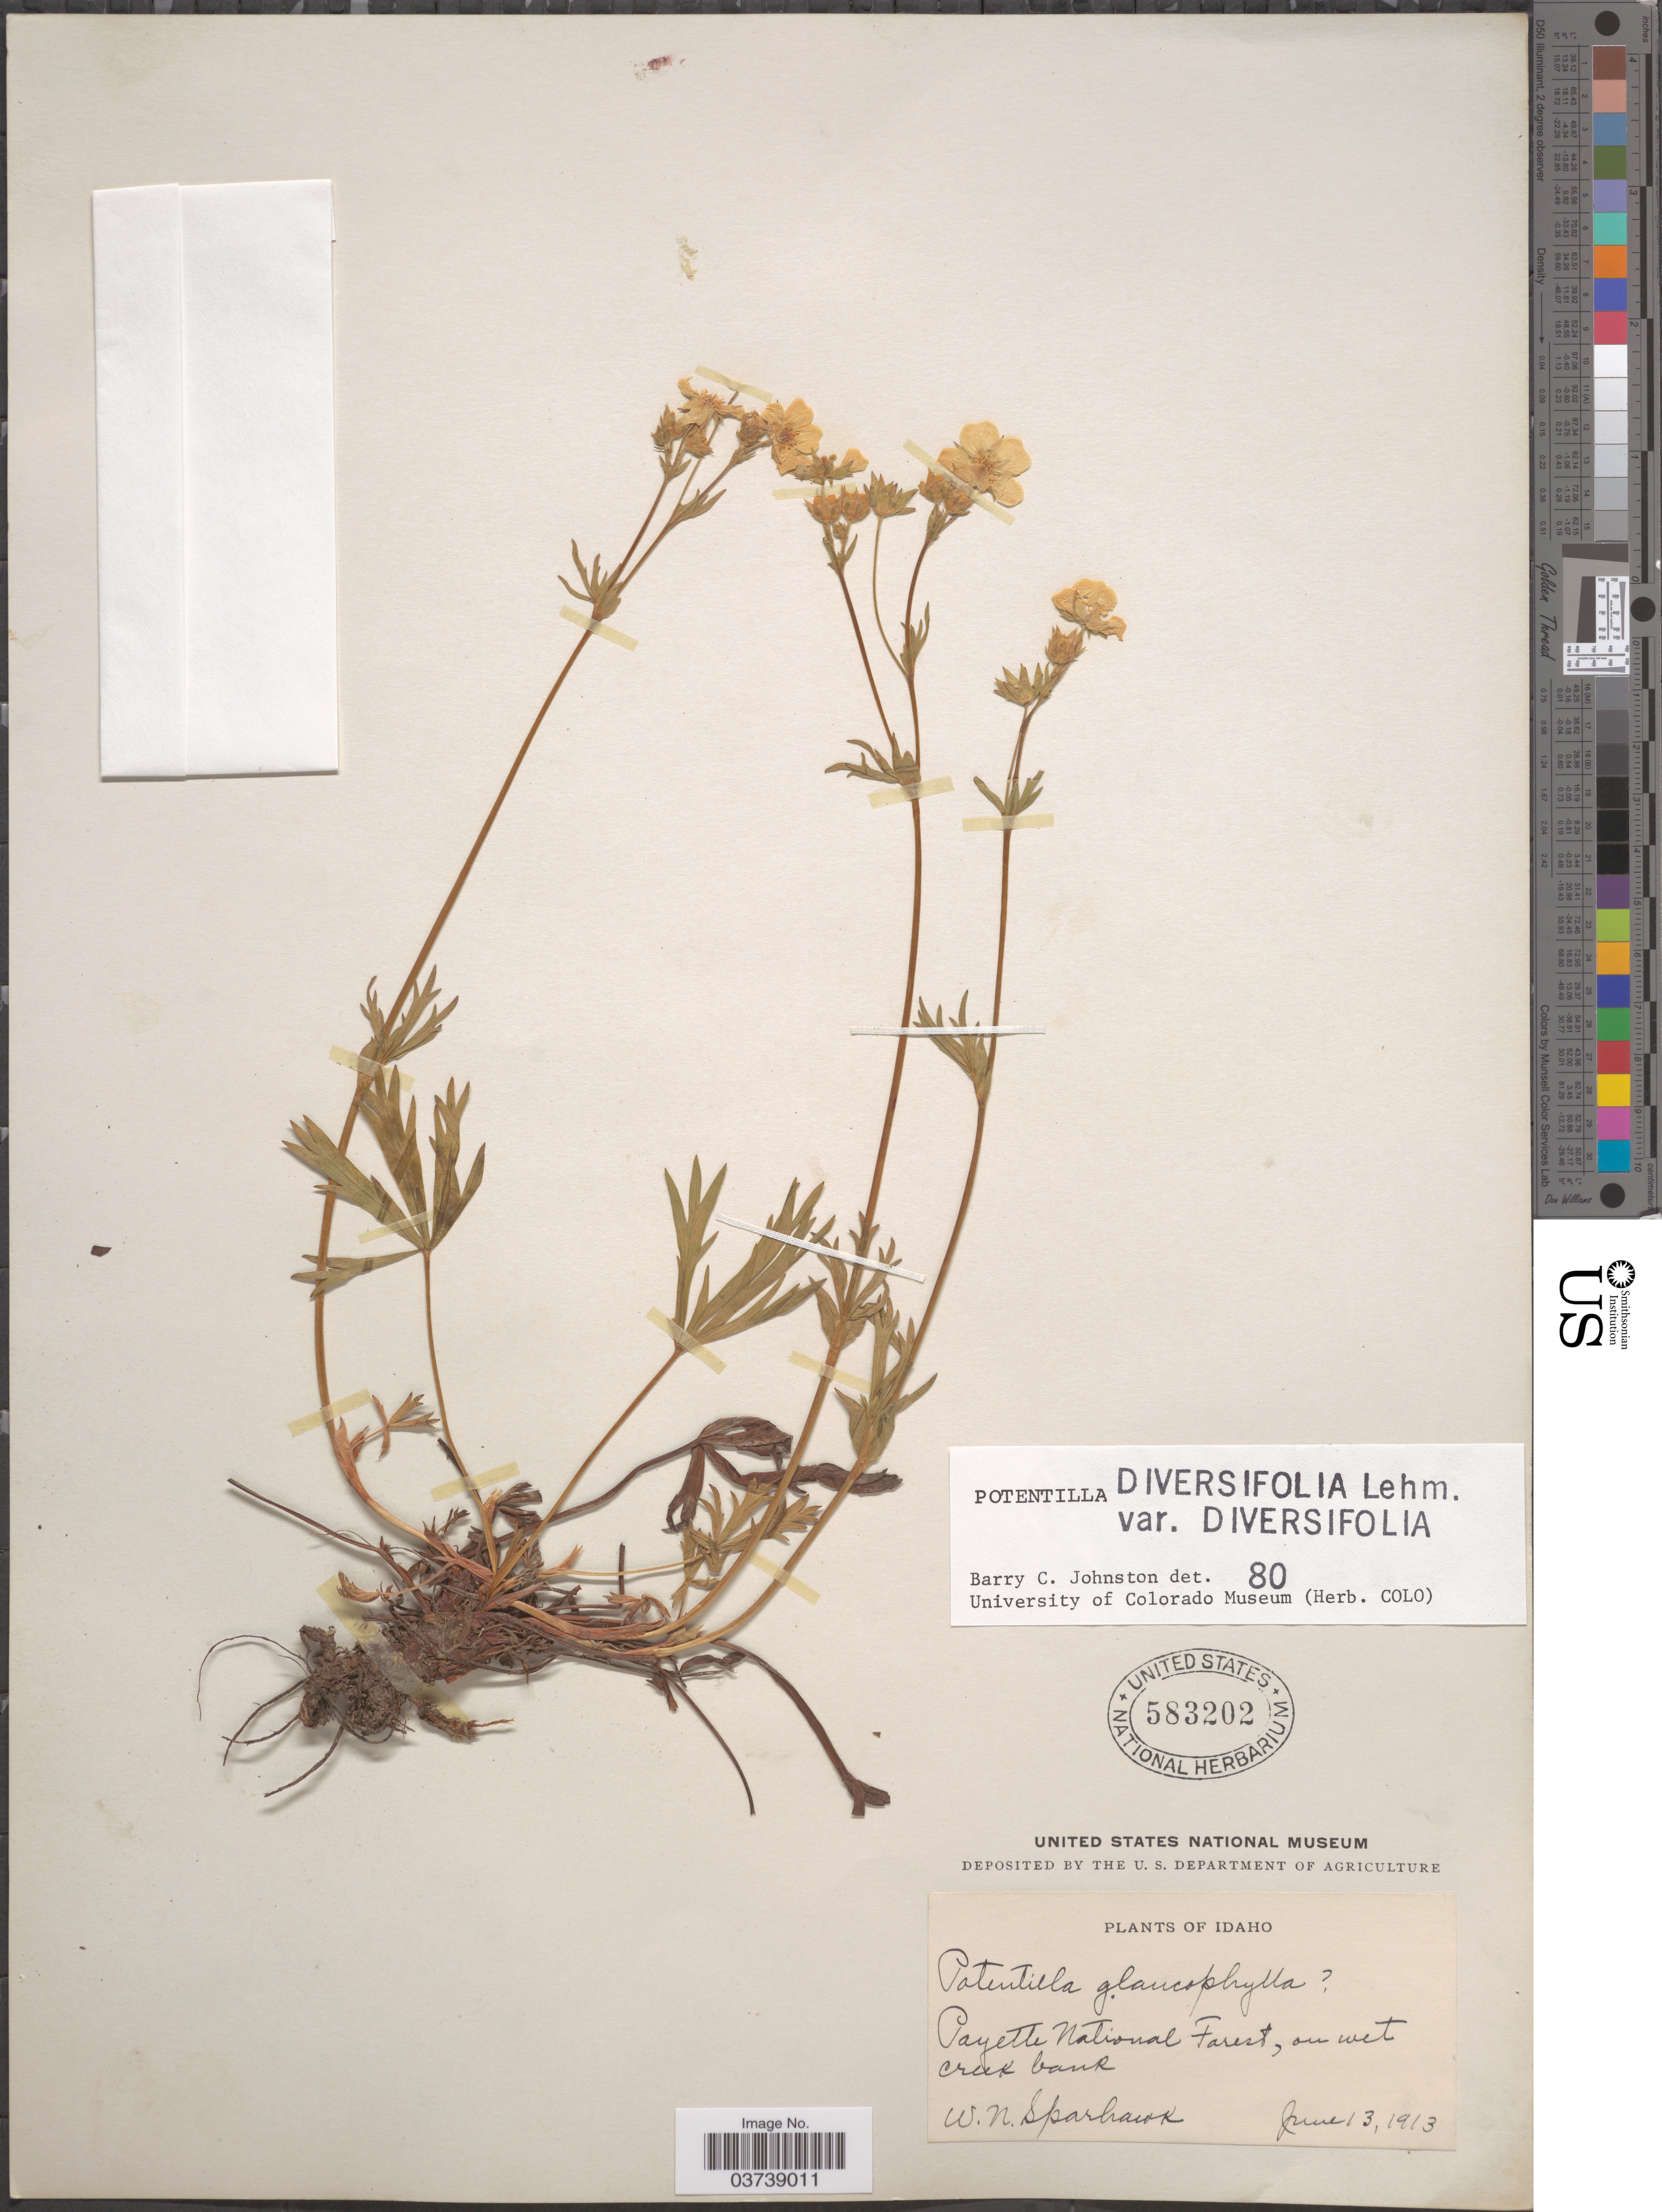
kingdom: Plantae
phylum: Tracheophyta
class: Magnoliopsida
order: Rosales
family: Rosaceae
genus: Potentilla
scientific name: Potentilla diversifolia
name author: Lehm.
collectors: W. Sparhawk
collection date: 1913-06-13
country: United States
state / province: Idaho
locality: Payette National Forest.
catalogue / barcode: US 583202